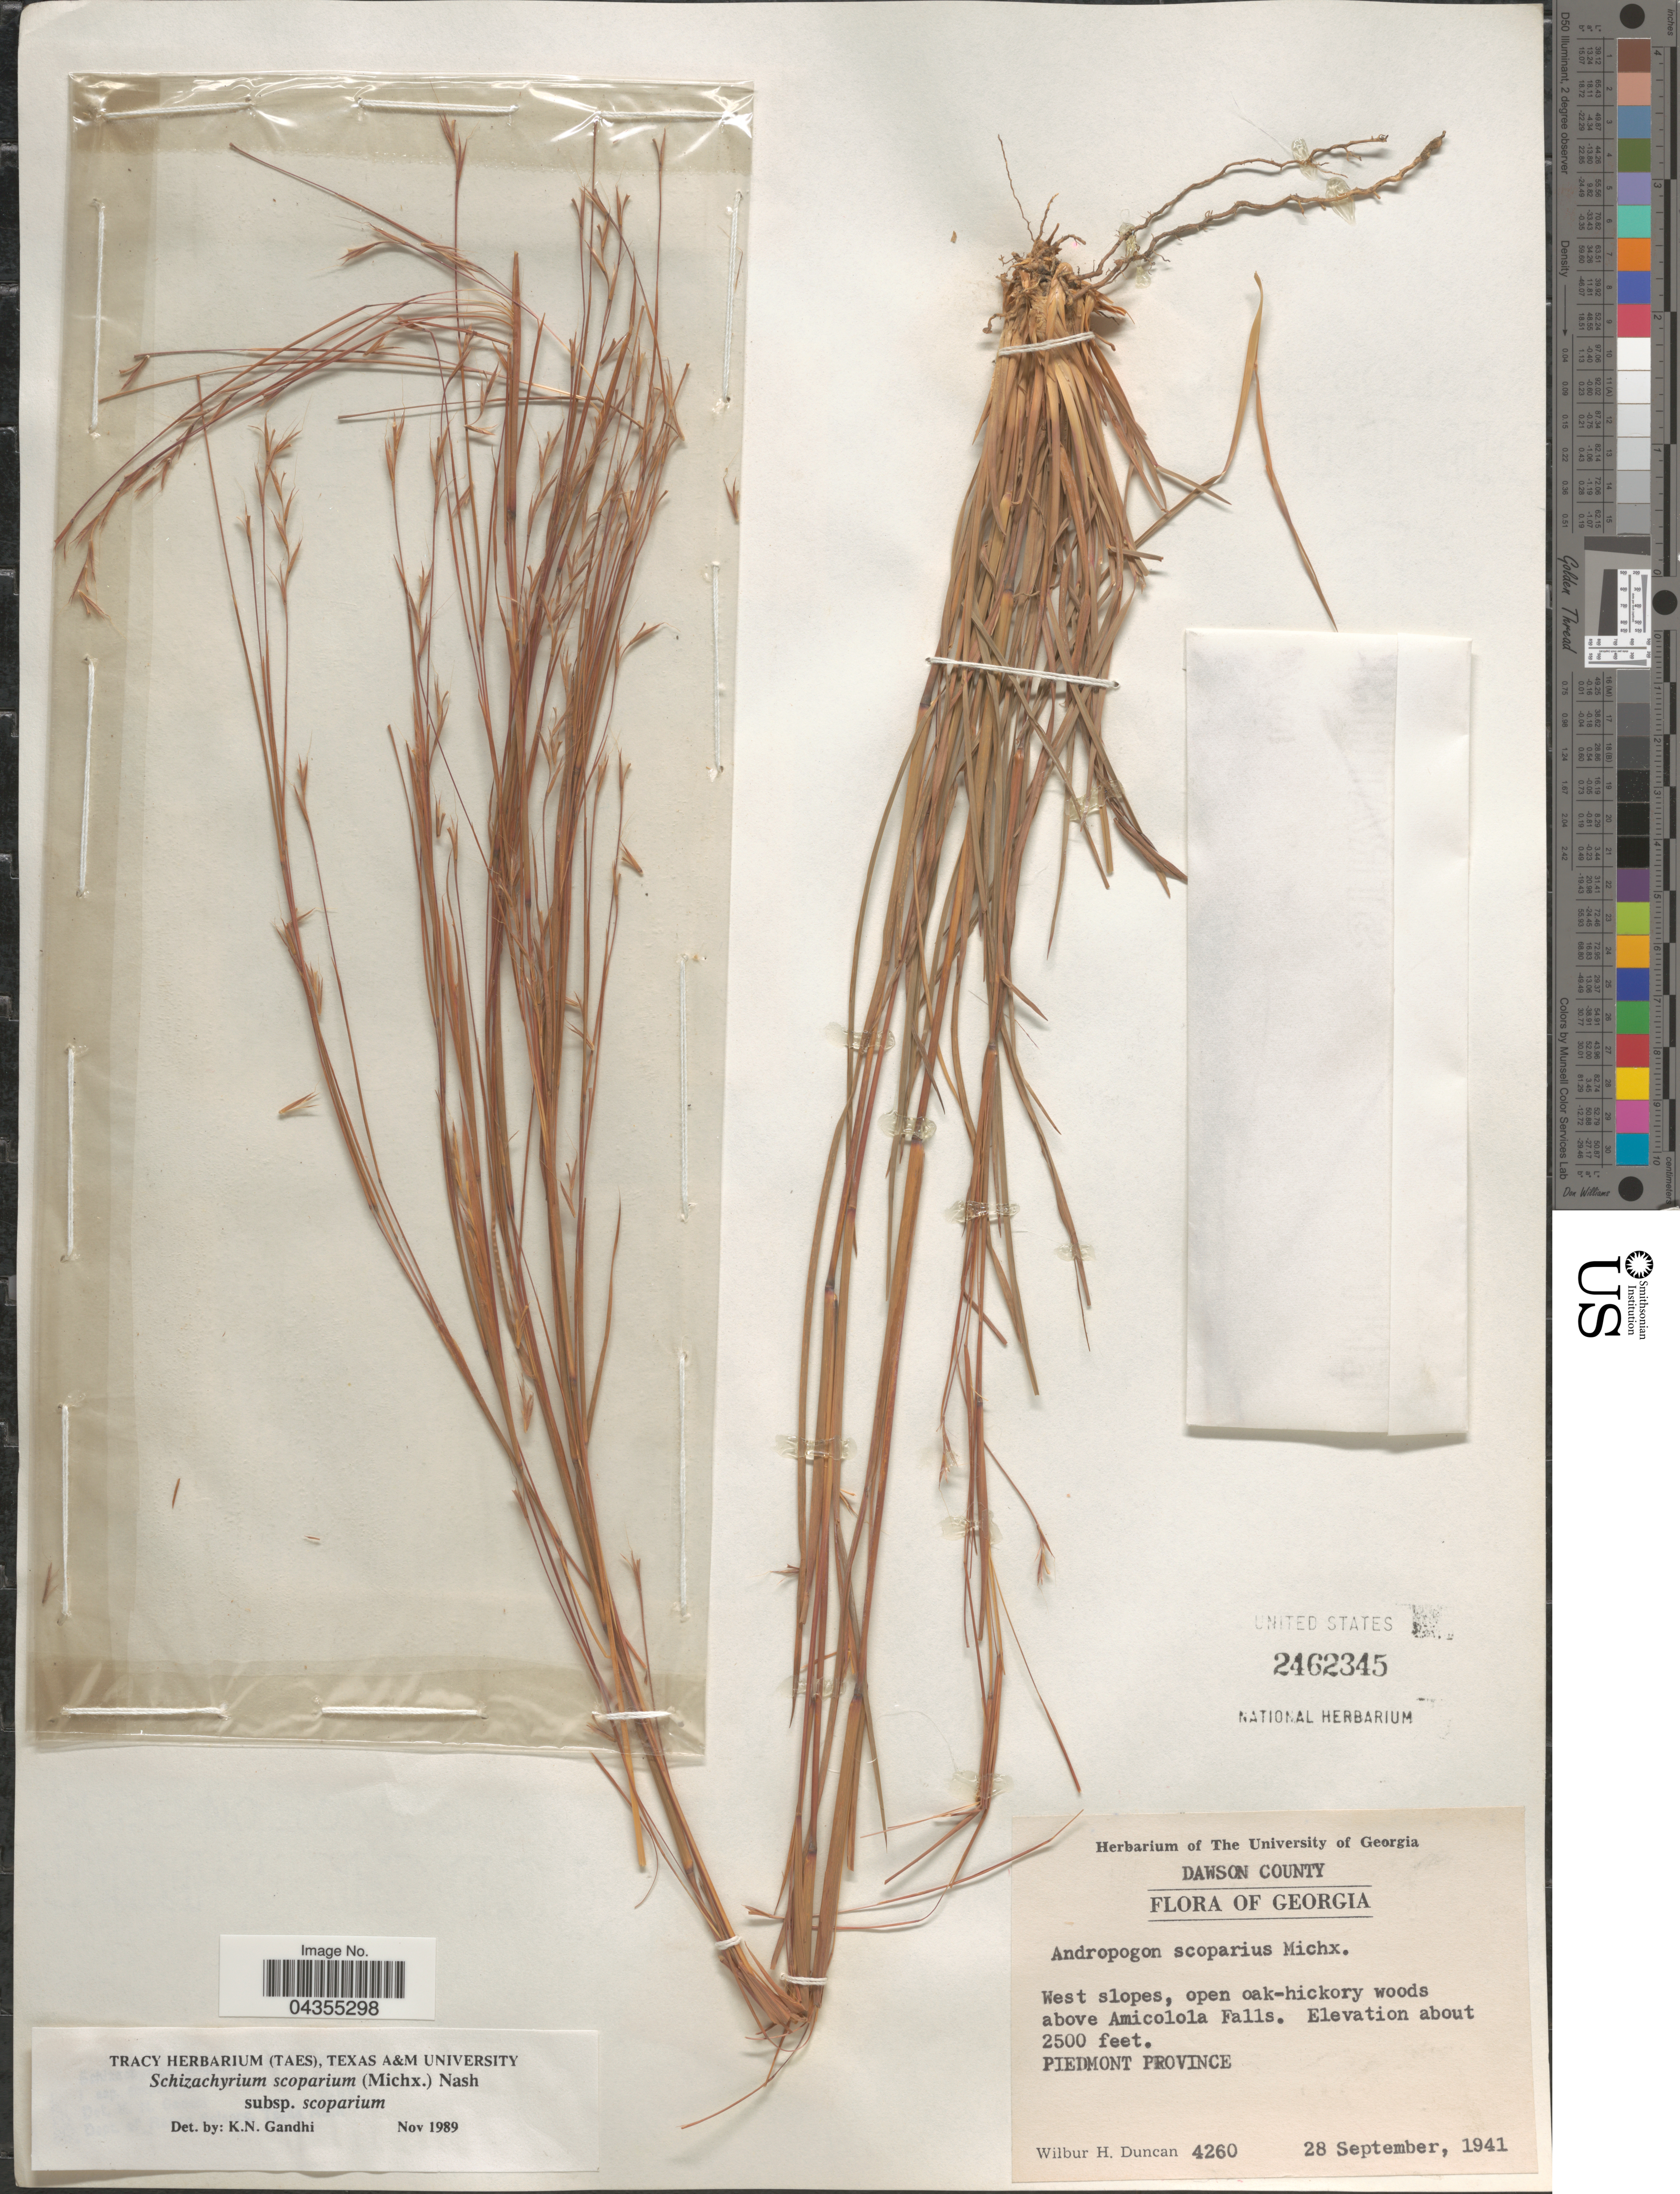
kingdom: Plantae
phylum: Tracheophyta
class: Liliopsida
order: Poales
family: Poaceae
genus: Schizachyrium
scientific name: Schizachyrium scoparium var. scoparium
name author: (Michx.) Nash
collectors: W. H. Duncan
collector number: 4260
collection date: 1941-09-28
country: United States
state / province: Georgia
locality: Dawson County. West slopes, open oak-hickory woods above Amicolola Falls. Piedmont Province.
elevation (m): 762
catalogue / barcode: US 2462345